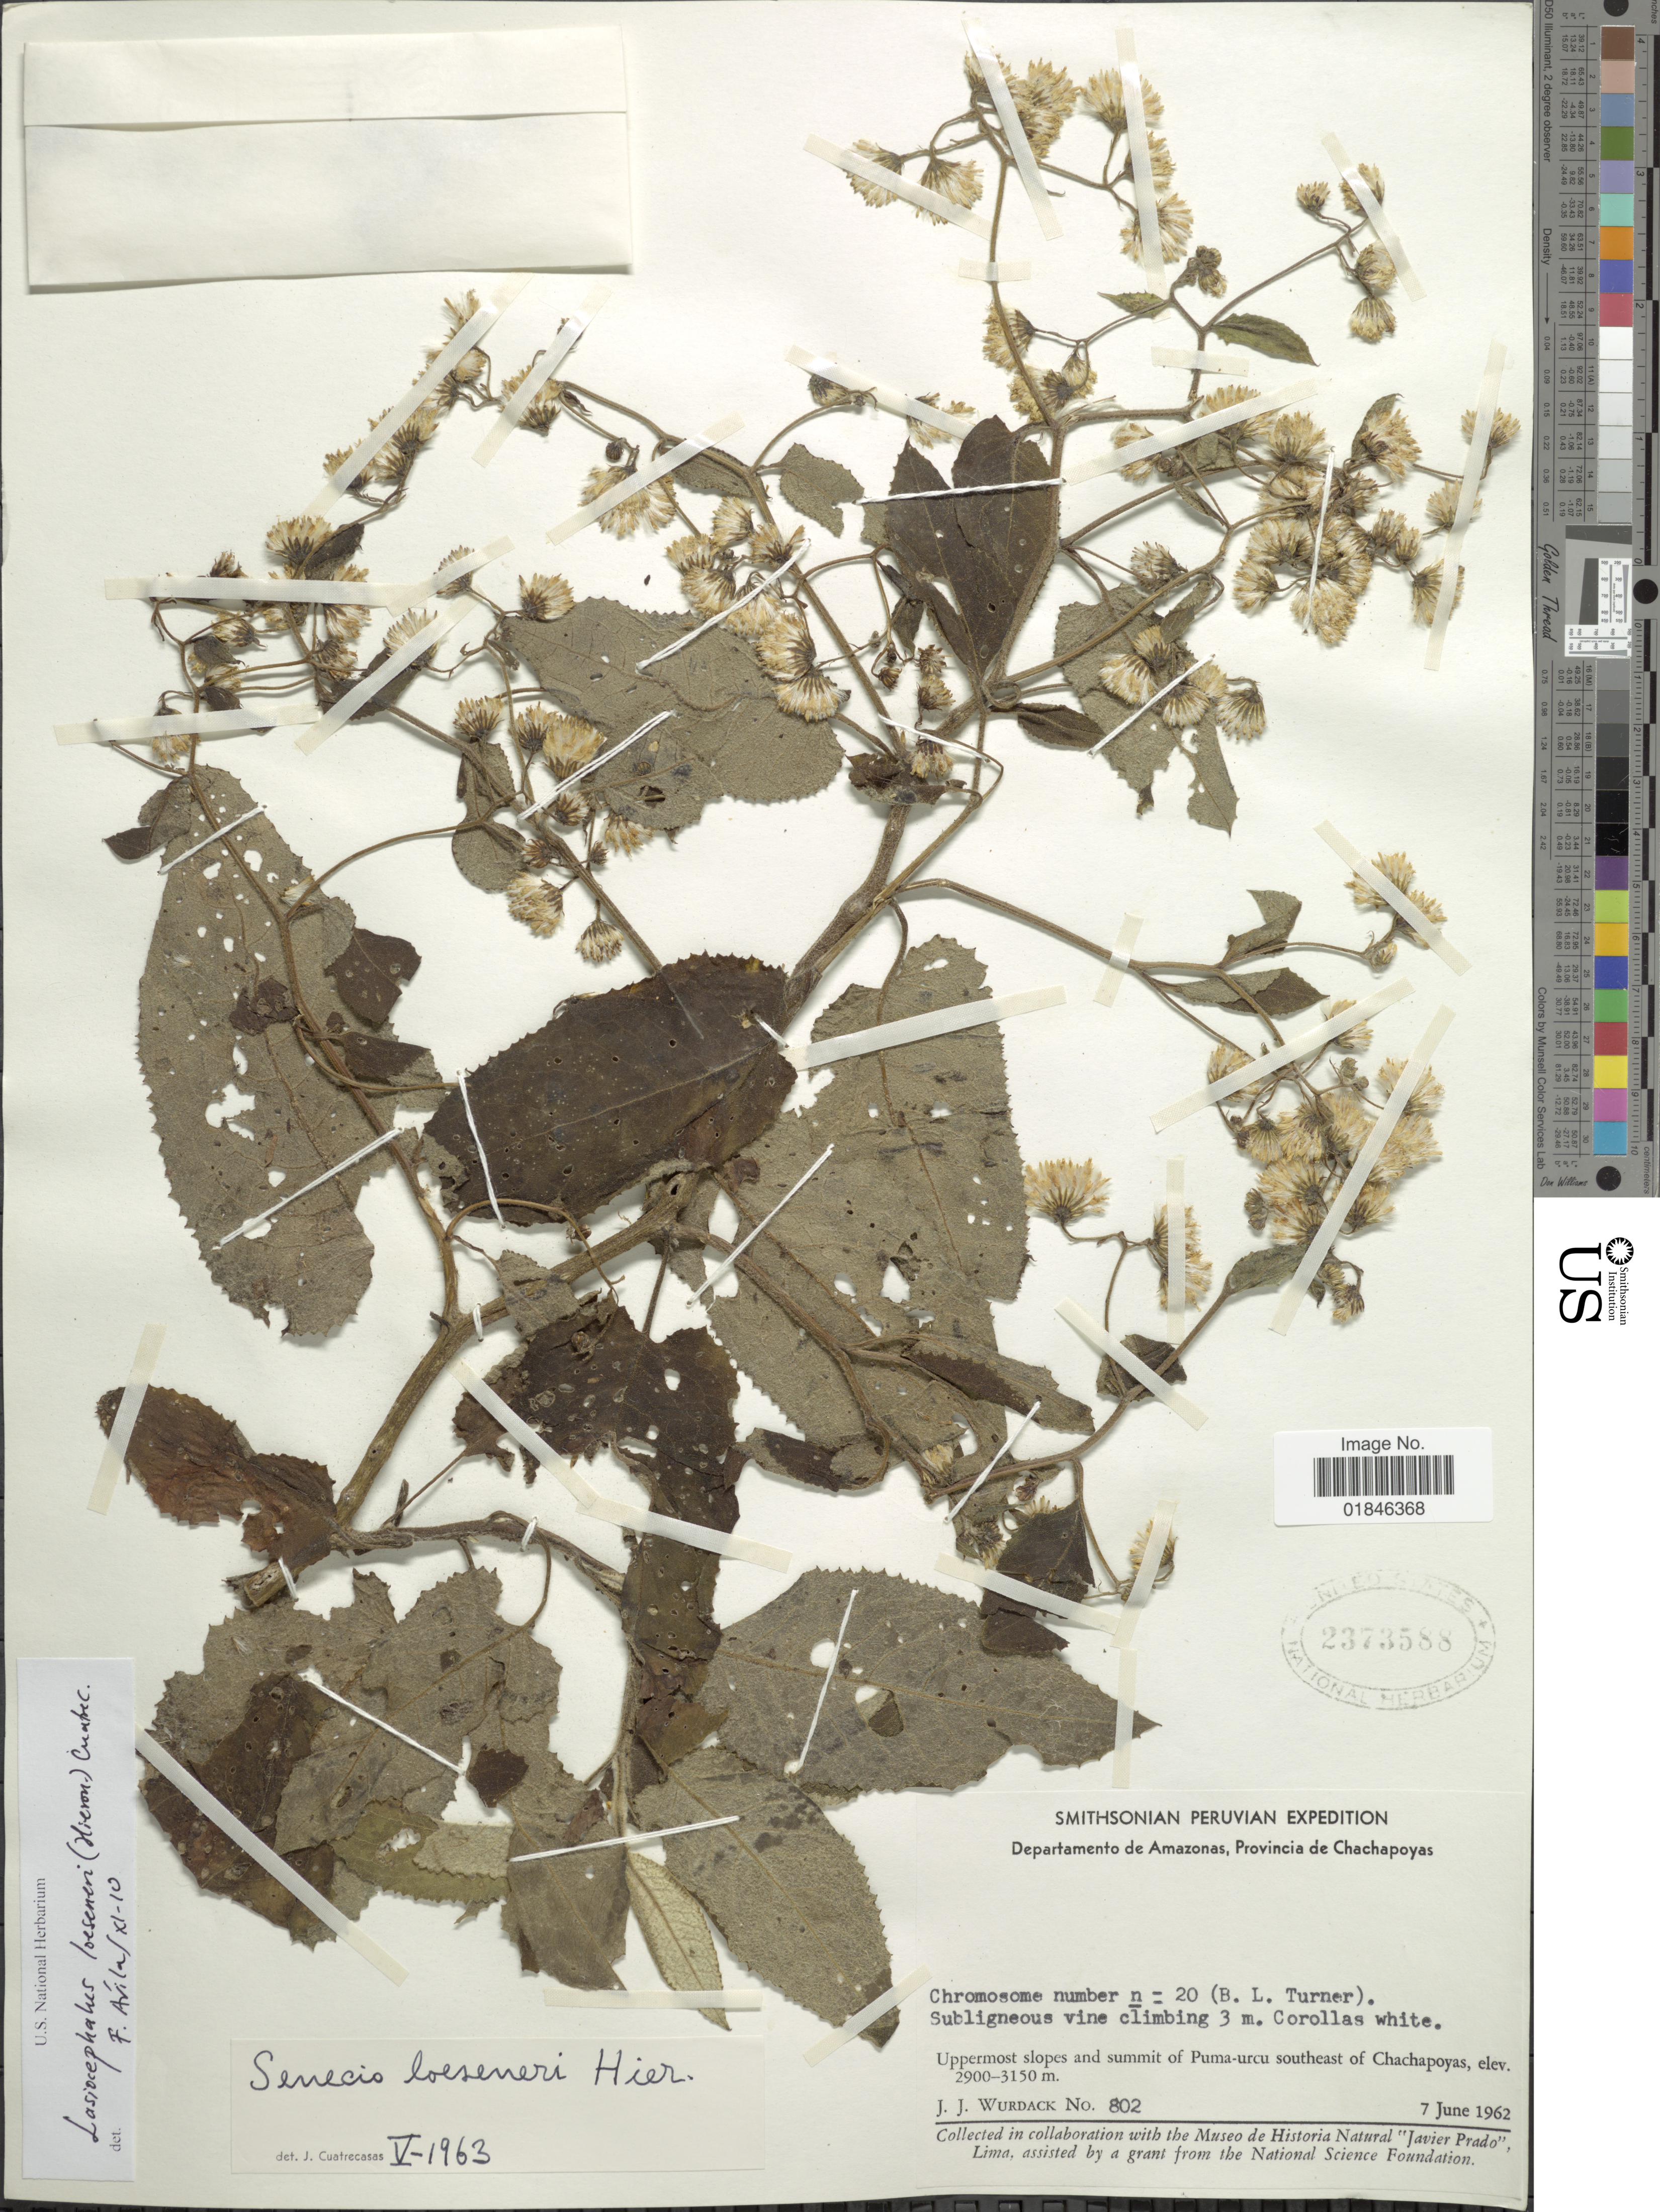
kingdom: Plantae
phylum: Tracheophyta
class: Magnoliopsida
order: Asterales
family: Asteraceae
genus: Lasiocephalus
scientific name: Lasiocephalus loeseneri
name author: (Hieron.) Cuatrec.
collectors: J. J. Wurdack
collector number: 802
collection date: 1962-06-07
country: Peru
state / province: Amazonas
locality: Departamento de Amazonas, Provincia de Chachapoyas. Uppermost slopes and summit of Puma-urca southeast of Chachapoyas.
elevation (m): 2900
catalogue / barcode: US 2373588